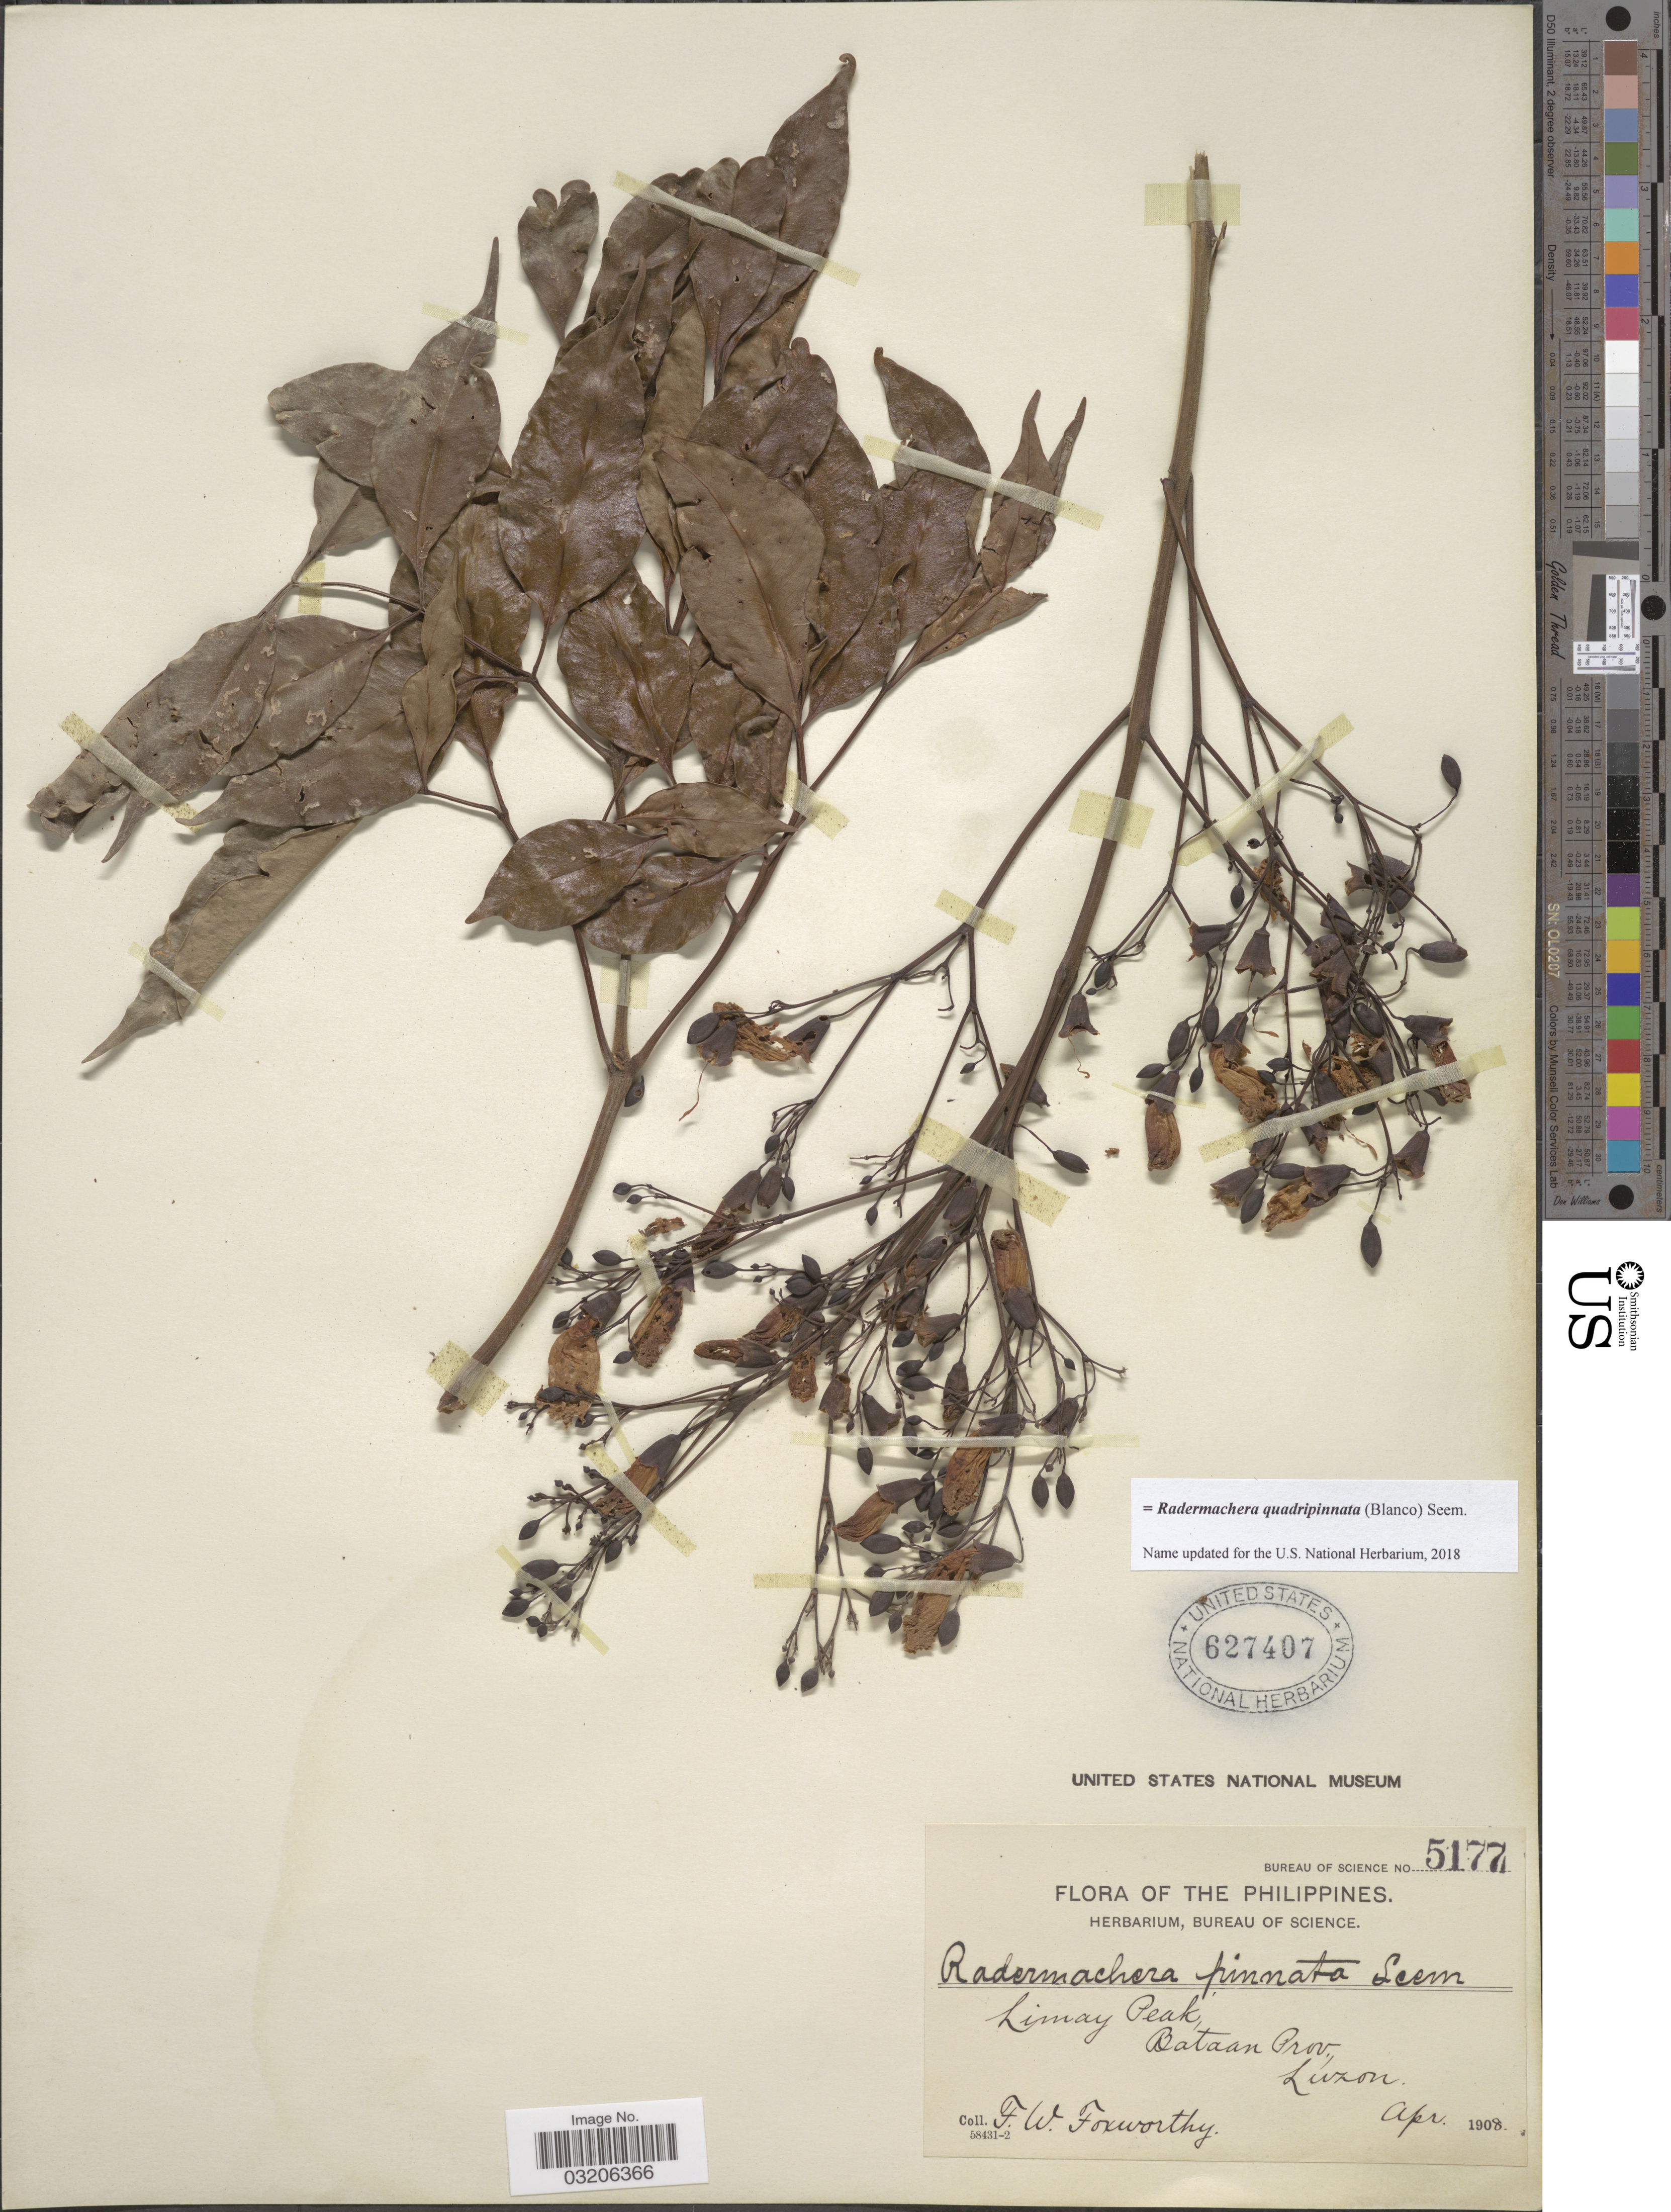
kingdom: Plantae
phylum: Tracheophyta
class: Magnoliopsida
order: Lamiales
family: Bignoniaceae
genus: Radermachera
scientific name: Radermachera quadripinnata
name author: (Blanco) Seem.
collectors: F. W. Foxworthy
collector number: Bureau of Science 5177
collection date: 1908-04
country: Philippines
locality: Limay Peak, Bataan Prov., Luzon.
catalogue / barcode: US 627407